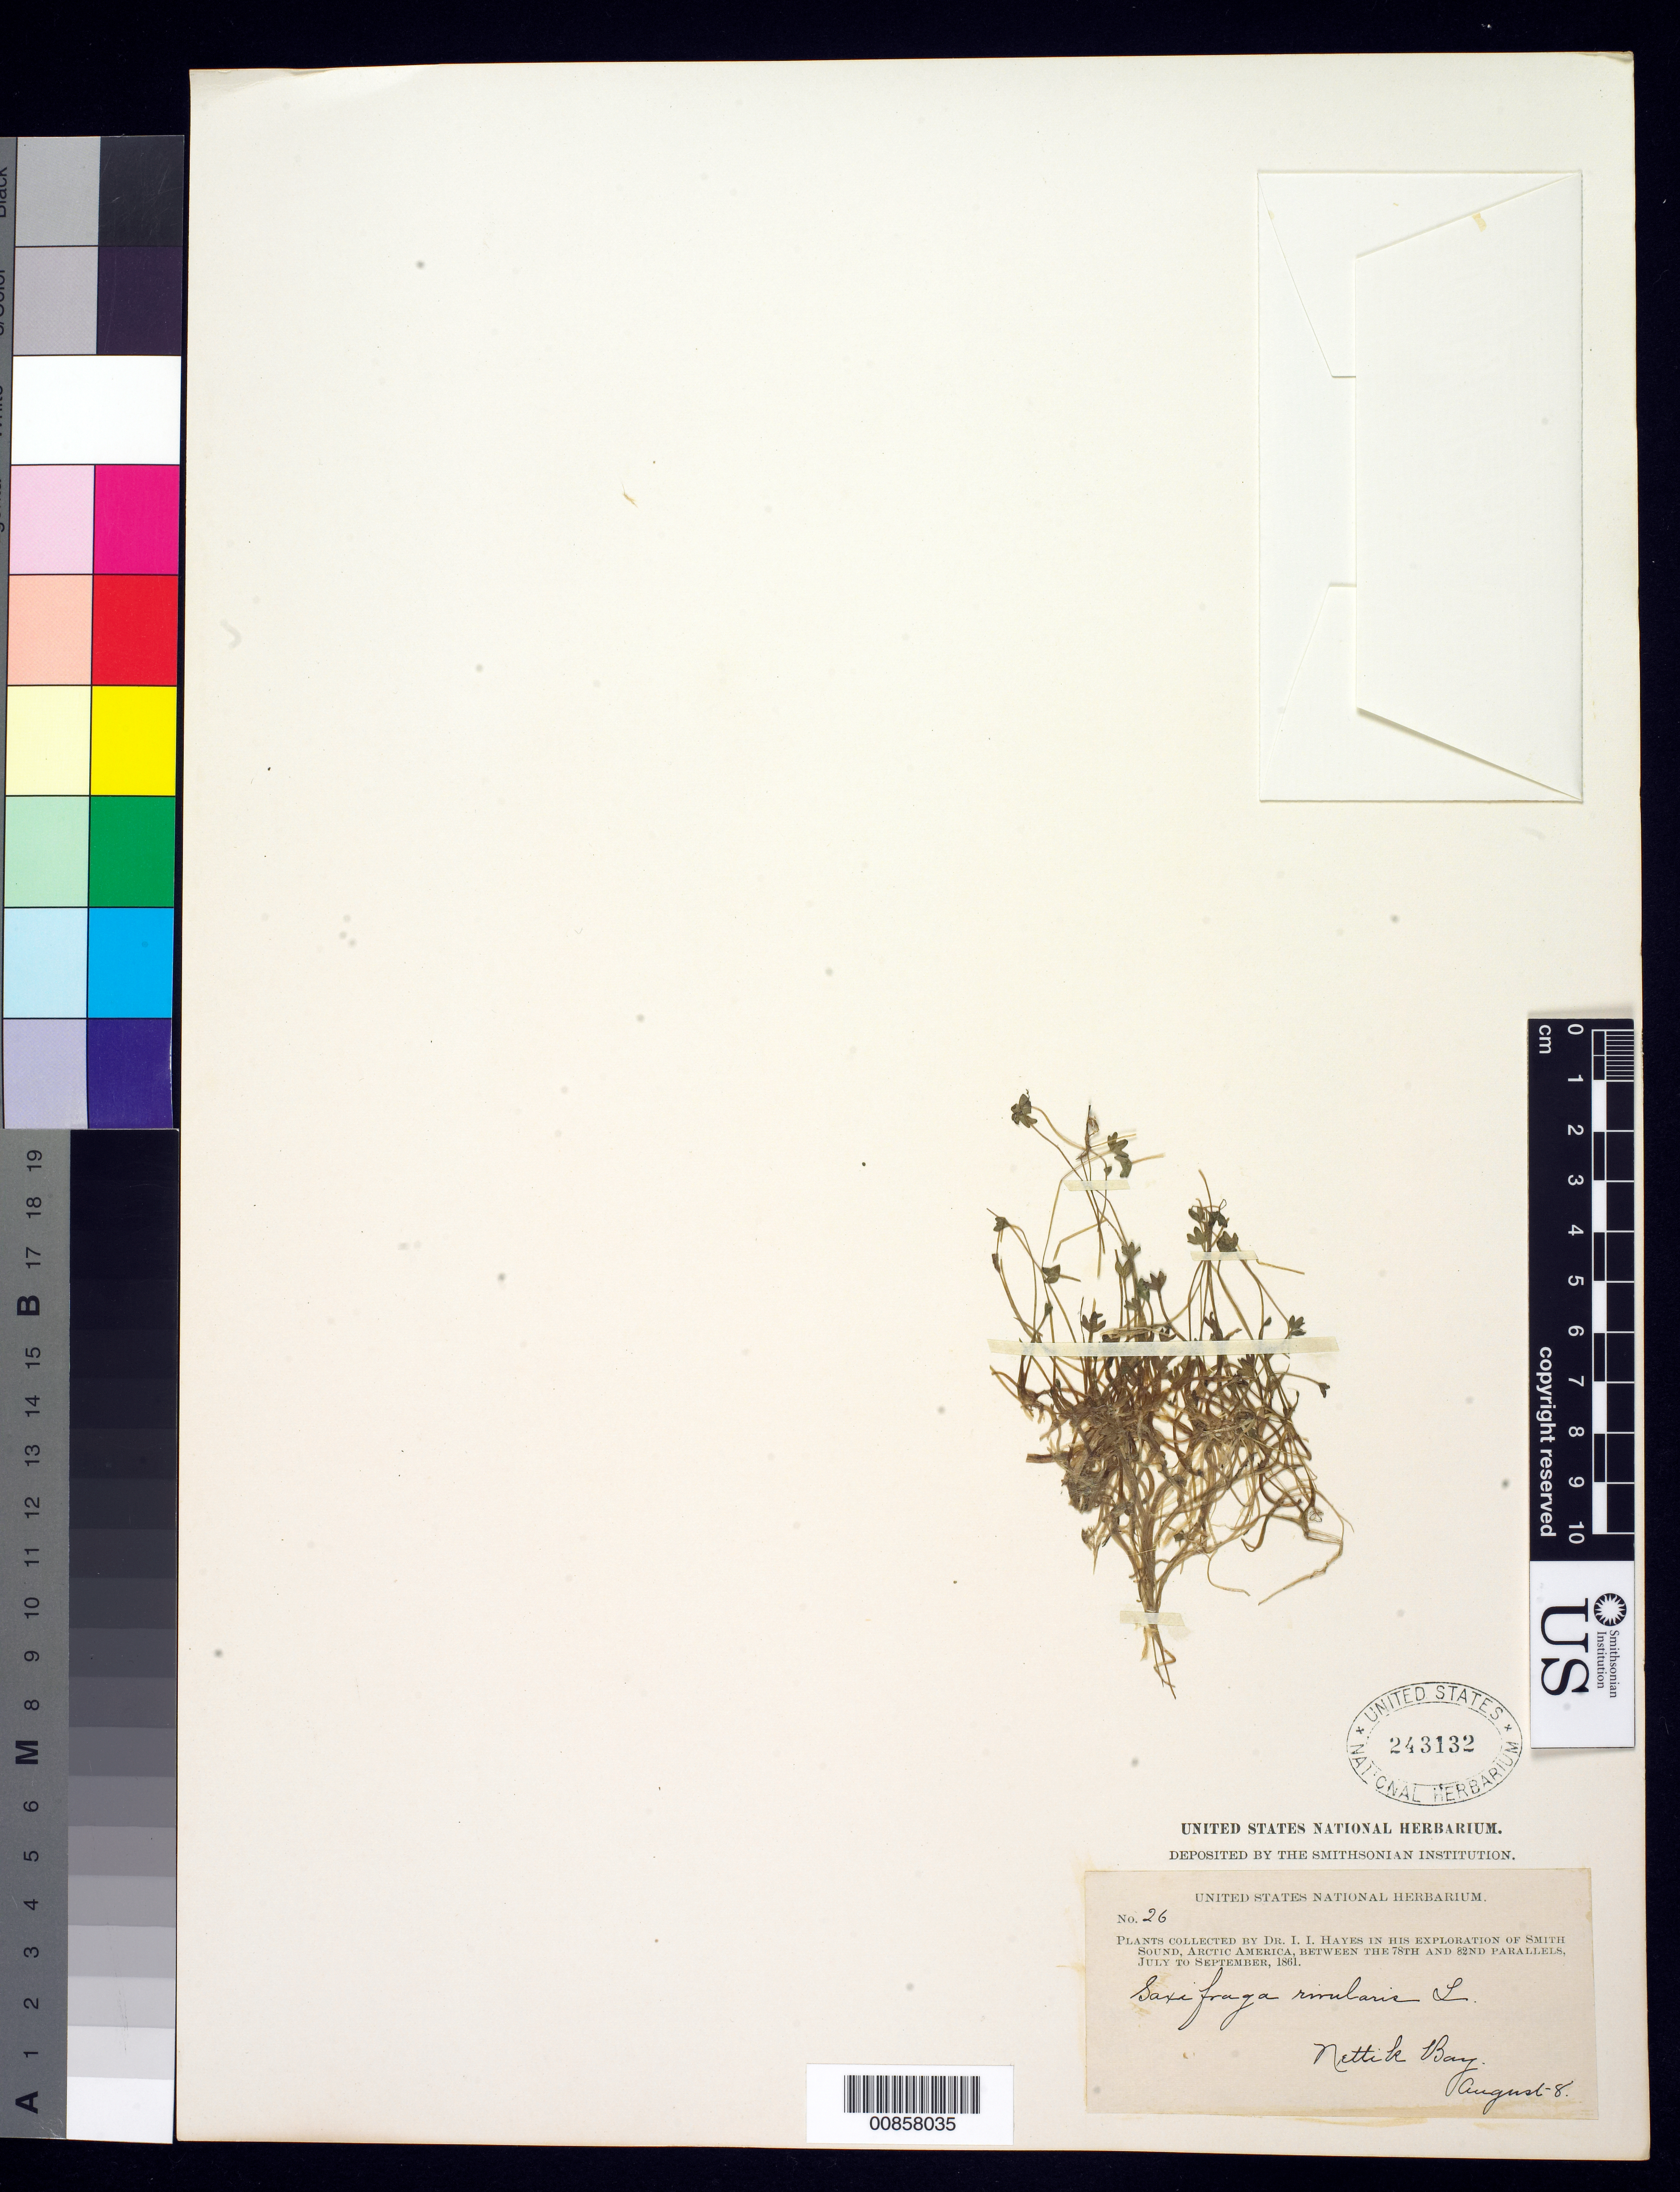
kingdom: Plantae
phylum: Tracheophyta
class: Magnoliopsida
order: Saxifragales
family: Saxifragaceae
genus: Saxifraga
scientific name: Saxifraga rivularis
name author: L.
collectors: I. I. Hayes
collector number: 26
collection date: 1861-08-08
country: Canada / Greenland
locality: Nettik Bay, Smith Sound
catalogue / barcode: US 243132